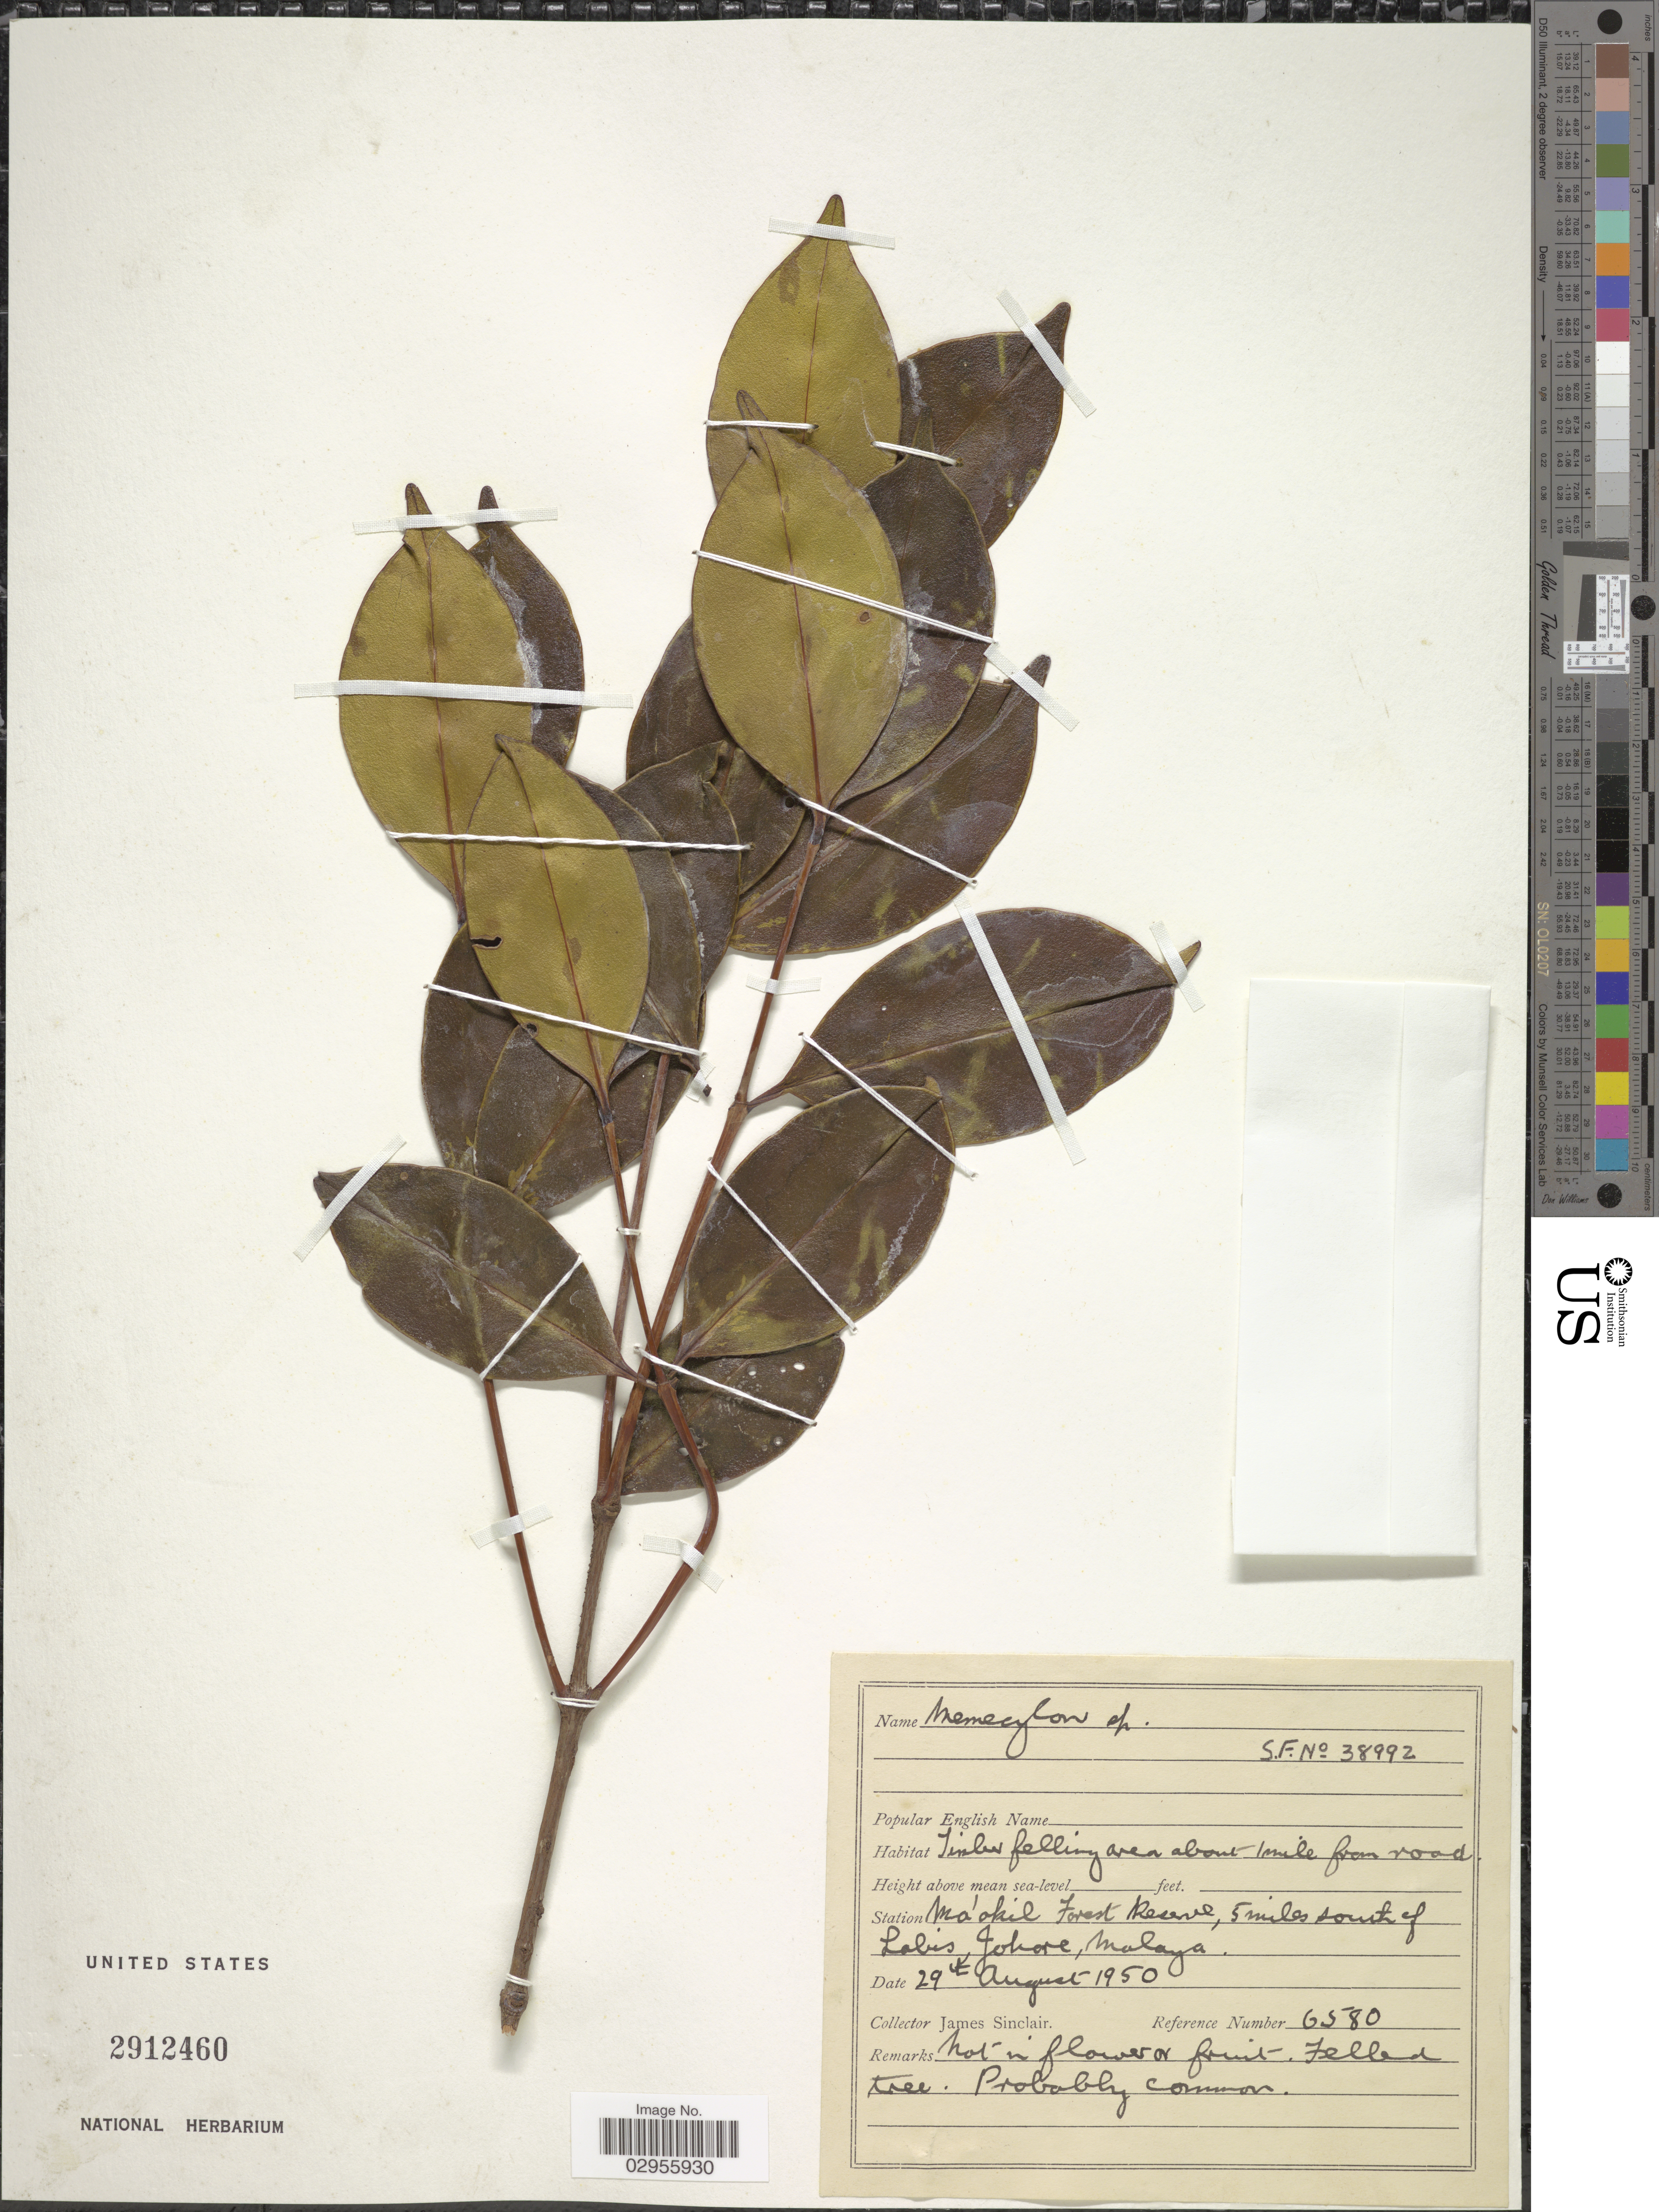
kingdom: Plantae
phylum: Tracheophyta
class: Magnoliopsida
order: Myrtales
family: Melastomataceae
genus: Memecylon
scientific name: Memecylon sp.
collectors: J. Sinclair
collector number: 6580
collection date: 1950-08-29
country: Malaysia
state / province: Johor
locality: Station Maokil Forest Reserve, 5 miles south of Labis, Johore, Malaya.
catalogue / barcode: US 2912460